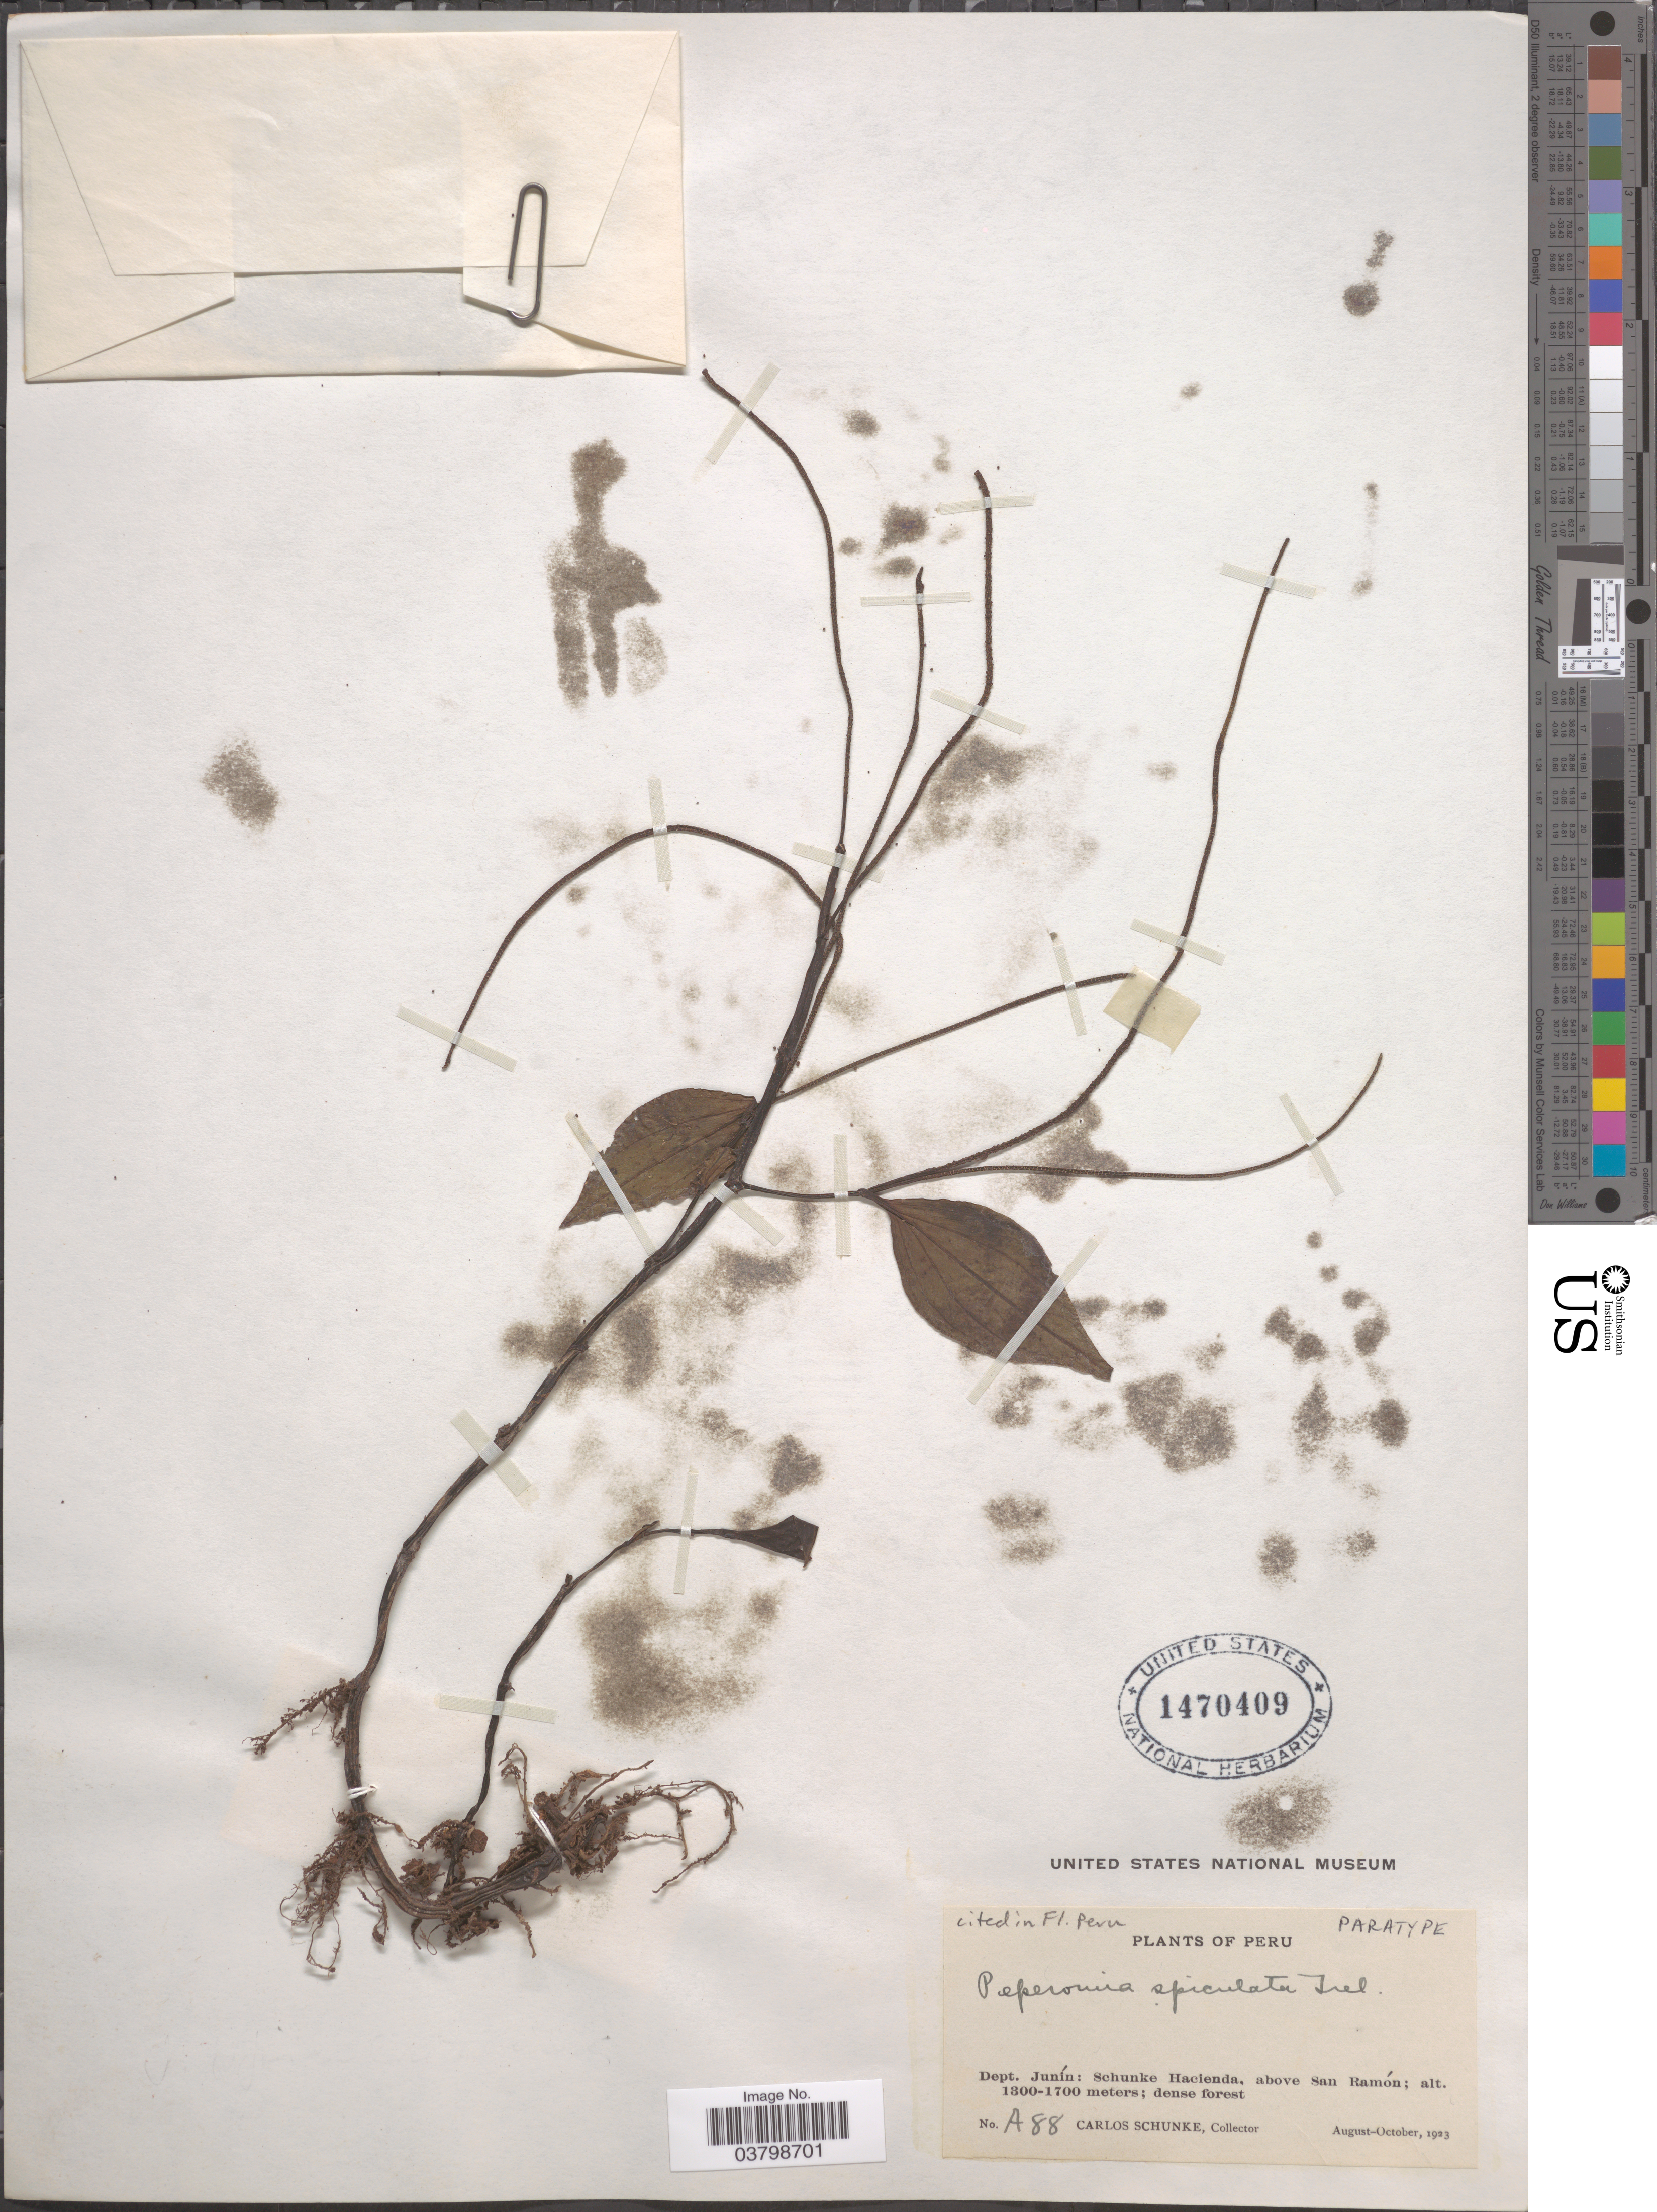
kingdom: Plantae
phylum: Tracheophyta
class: Magnoliopsida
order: Piperales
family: Piperaceae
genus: Peperomia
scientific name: Peperomia spiculata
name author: Trel.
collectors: C. Schunke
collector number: A88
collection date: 1923-08/1923-10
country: Peru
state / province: Junín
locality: Dept. Junín: Schunke Hacienda, above San Ramón.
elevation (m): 1300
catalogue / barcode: US 1470409